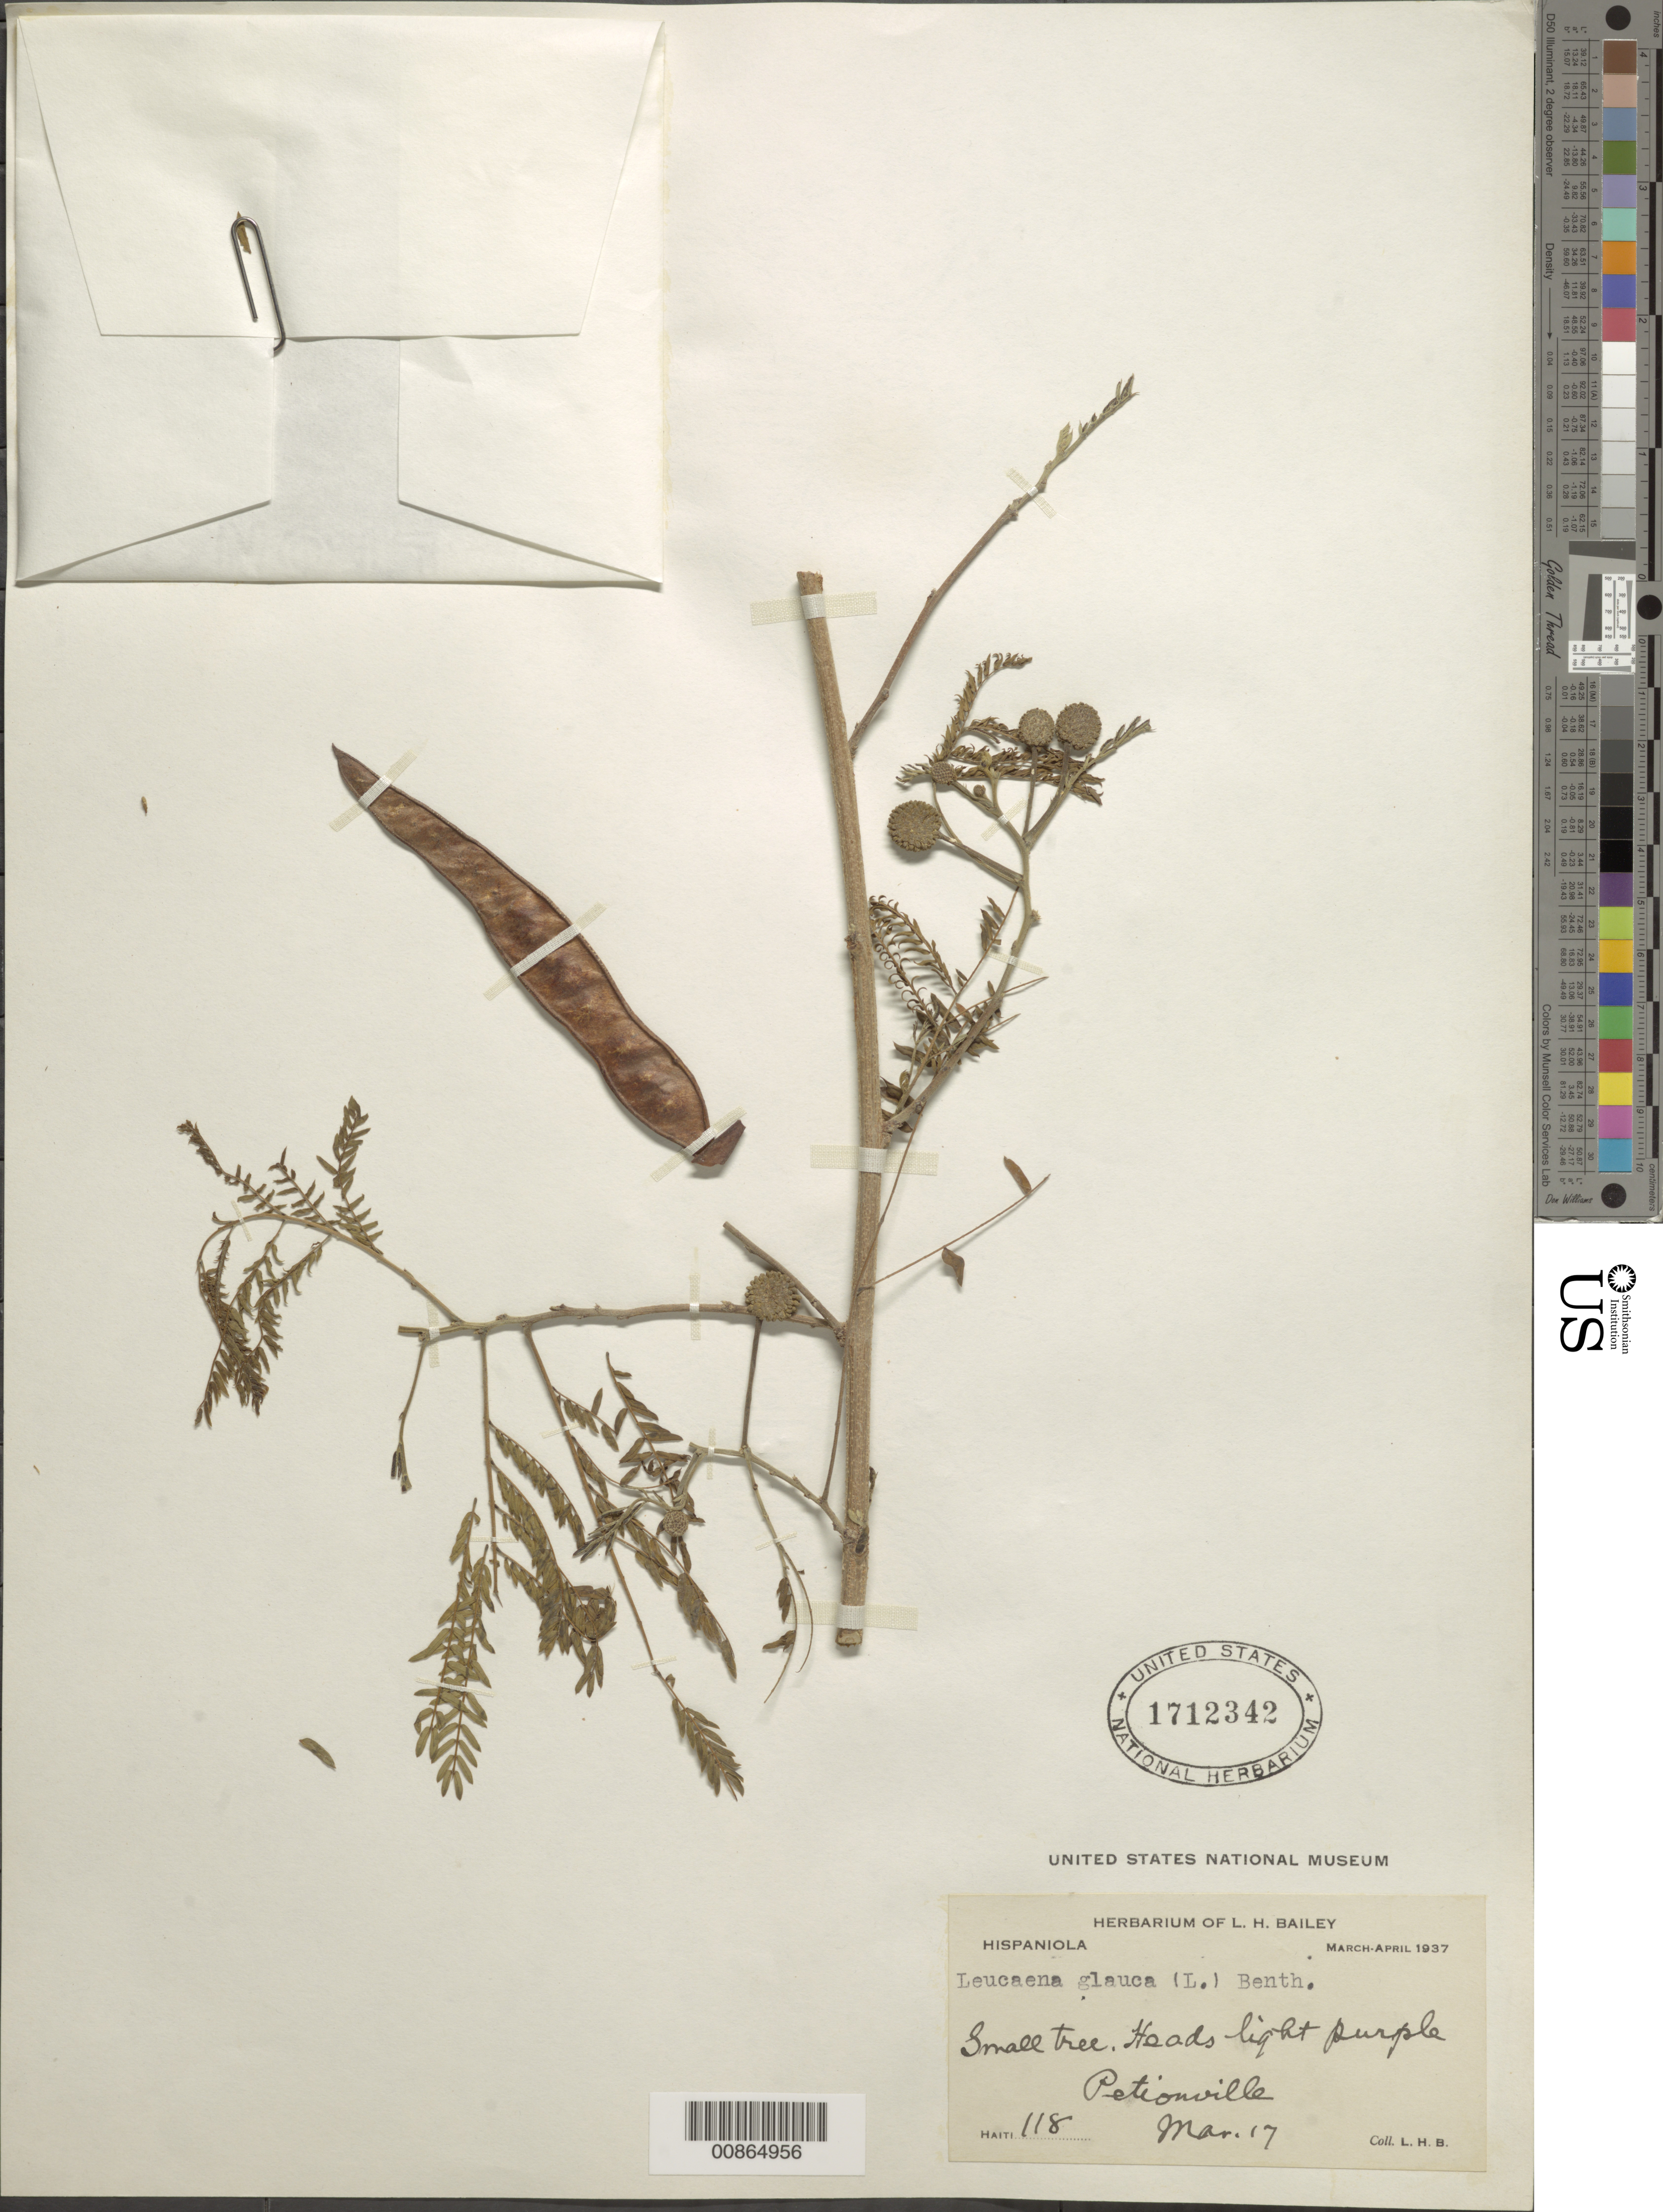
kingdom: Plantae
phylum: Tracheophyta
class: Magnoliopsida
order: Fabales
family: Fabaceae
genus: Leucaena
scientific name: Leucaena leucocephala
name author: (Lam.) de Wit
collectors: L. H. Bailey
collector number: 118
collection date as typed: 17 Mar 1937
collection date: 1937-03-17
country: Haiti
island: Hispaniola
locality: Pétionville.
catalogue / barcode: US 1712342